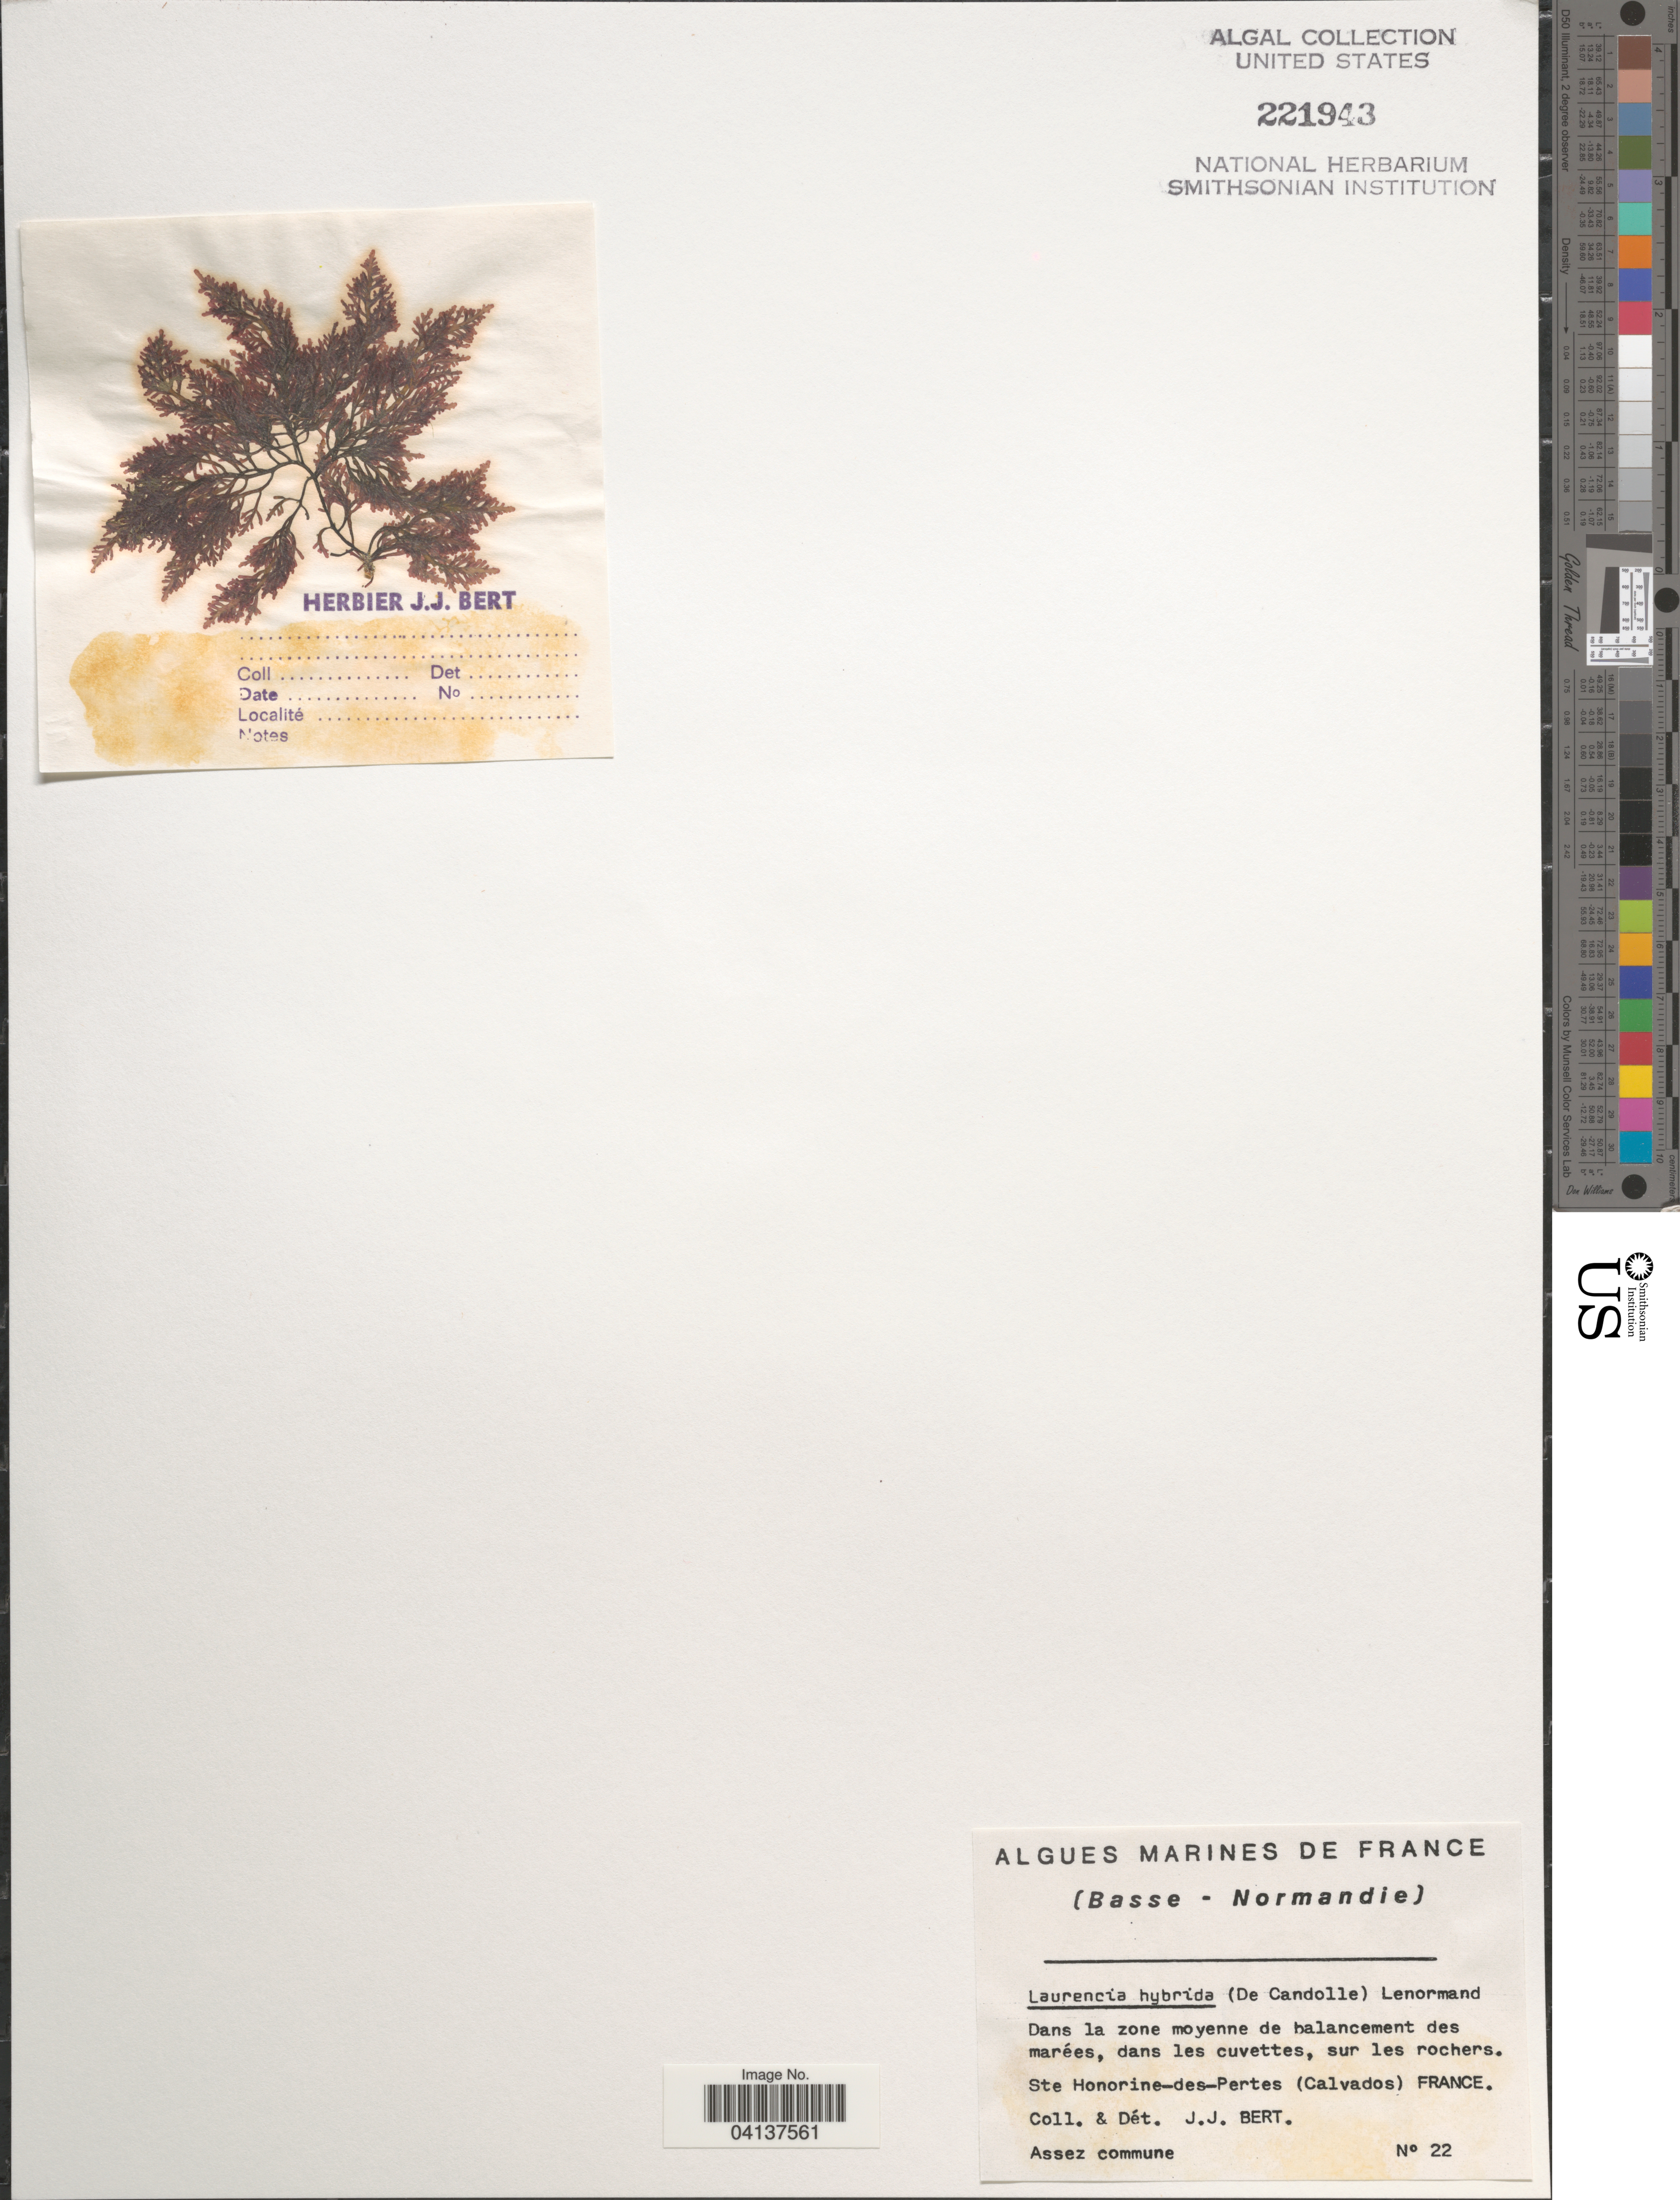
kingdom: Plantae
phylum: Rhodophyta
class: Florideophyceae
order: Ceramiales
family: Rhodomelaceae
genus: Osmundea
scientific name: Osmundea hybrida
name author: (de Candolle) K.W. Nam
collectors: J. Bert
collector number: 22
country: France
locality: Ste Honorine-des-Pertes (Calvados).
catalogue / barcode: US 221943